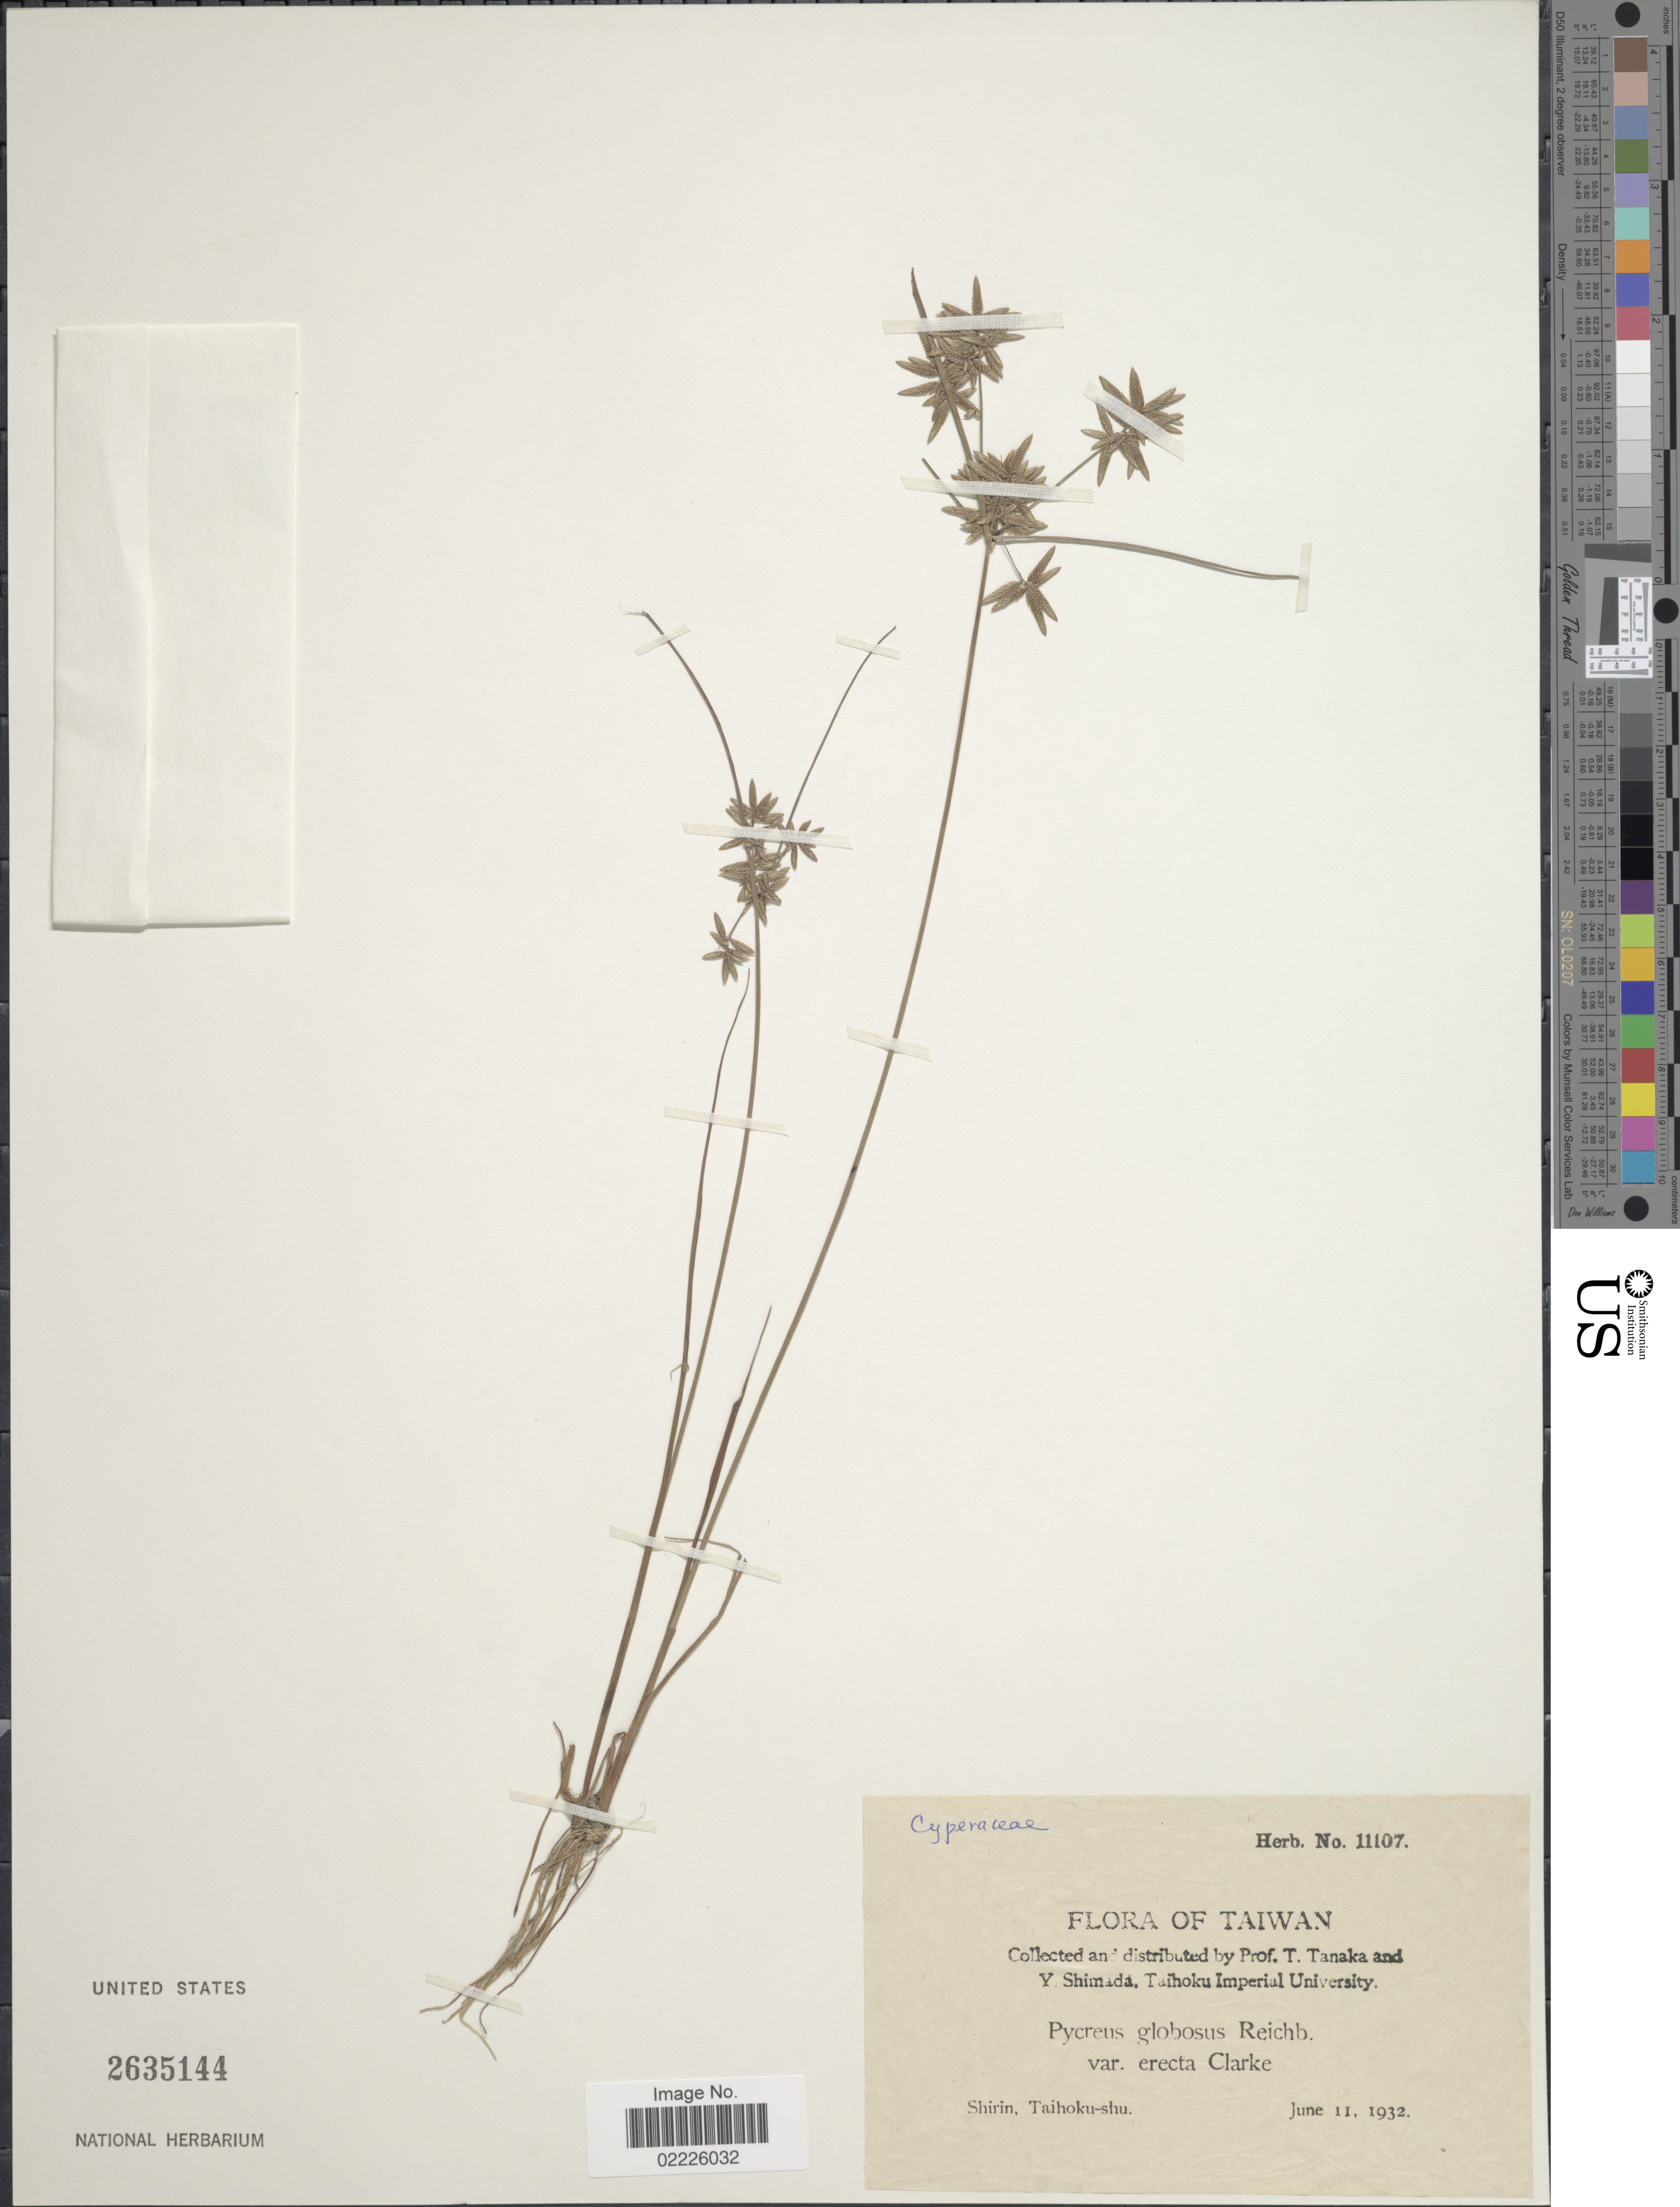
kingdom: Plantae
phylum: Tracheophyta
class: Liliopsida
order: Poales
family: Cyperaceae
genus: Cyperus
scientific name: Cyperus flavidus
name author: Retz.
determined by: Strong, Mark T., (BOT), Smithsonian Institution - National Museum of Natural History (UNITED STATES)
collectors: T. Tanaka & Y. Shimada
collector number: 11107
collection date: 1932-06-11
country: Taiwan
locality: Shirin, Taihoku-shu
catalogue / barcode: US 2635144